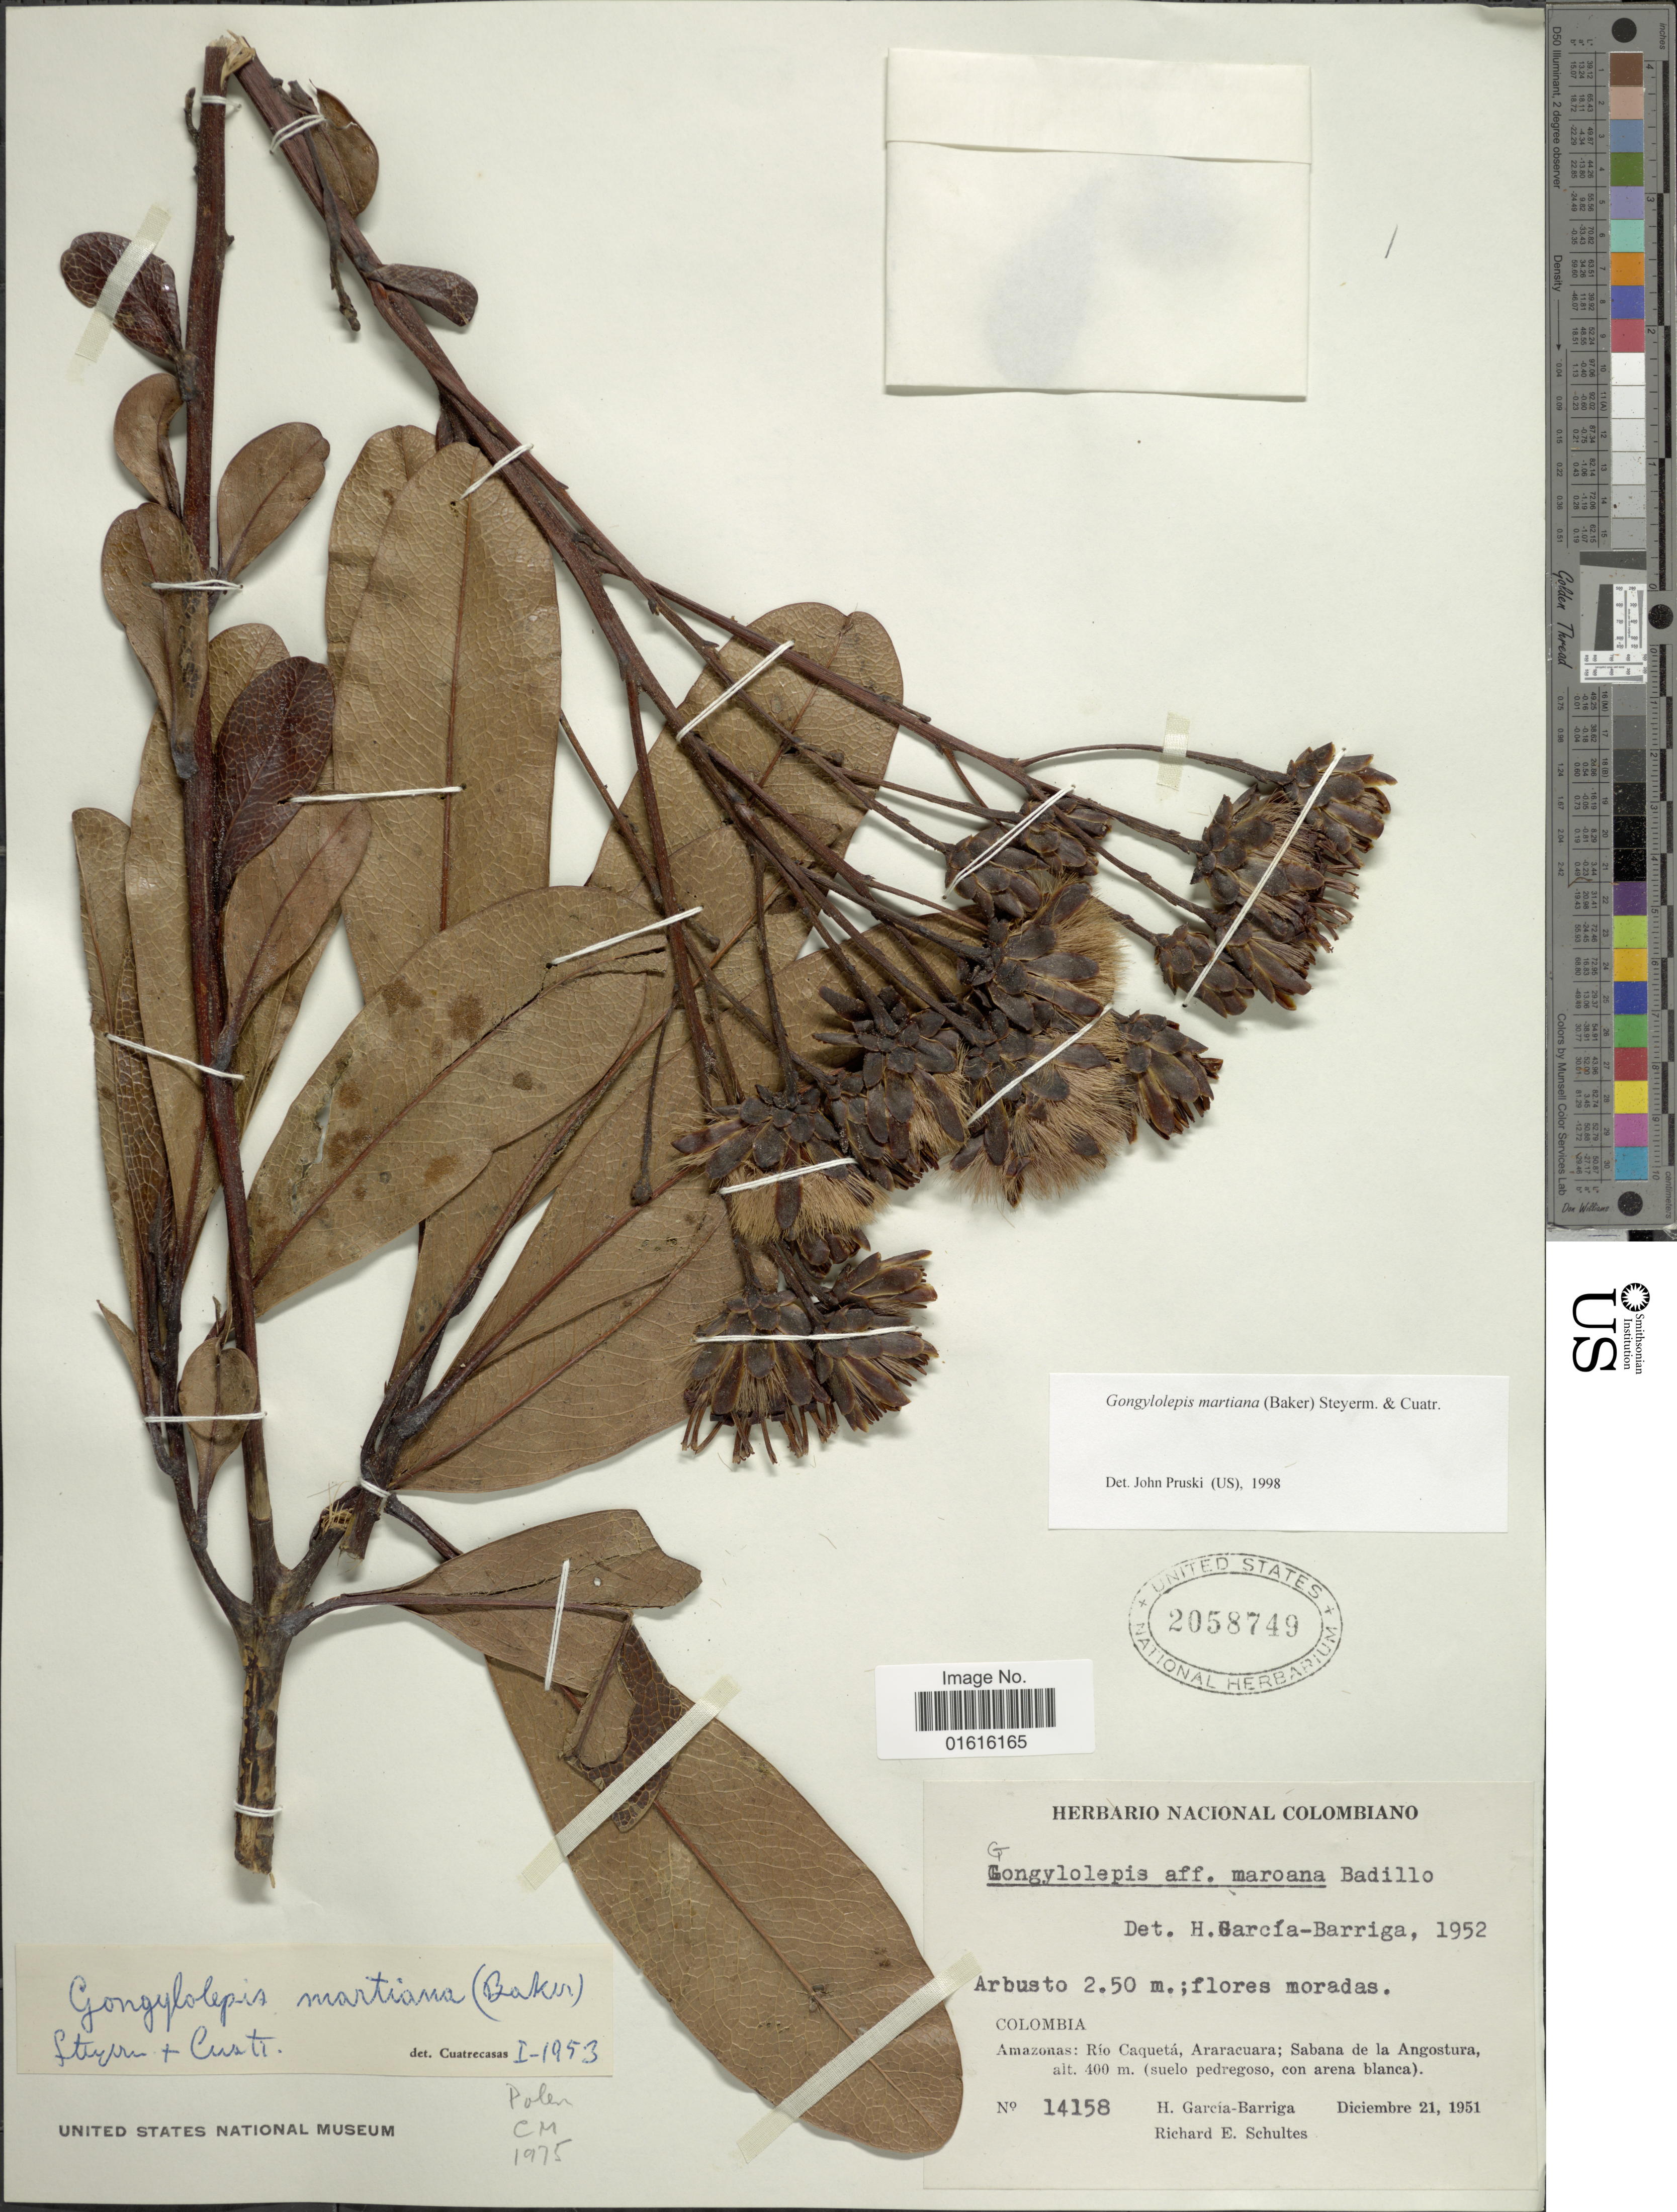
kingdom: Plantae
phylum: Tracheophyta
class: Magnoliopsida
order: Asterales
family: Asteraceae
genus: Gongylolepis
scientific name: Gongylolepis martiana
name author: (Baker) Steyerm. & Cuatrec.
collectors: H. García Barriga & R. E. Schultes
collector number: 14158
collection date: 1951-12-21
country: Colombia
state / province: Amazônas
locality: Rio Caqueta, Araracuara; Sabana de la Angostura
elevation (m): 400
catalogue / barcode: US 2058749